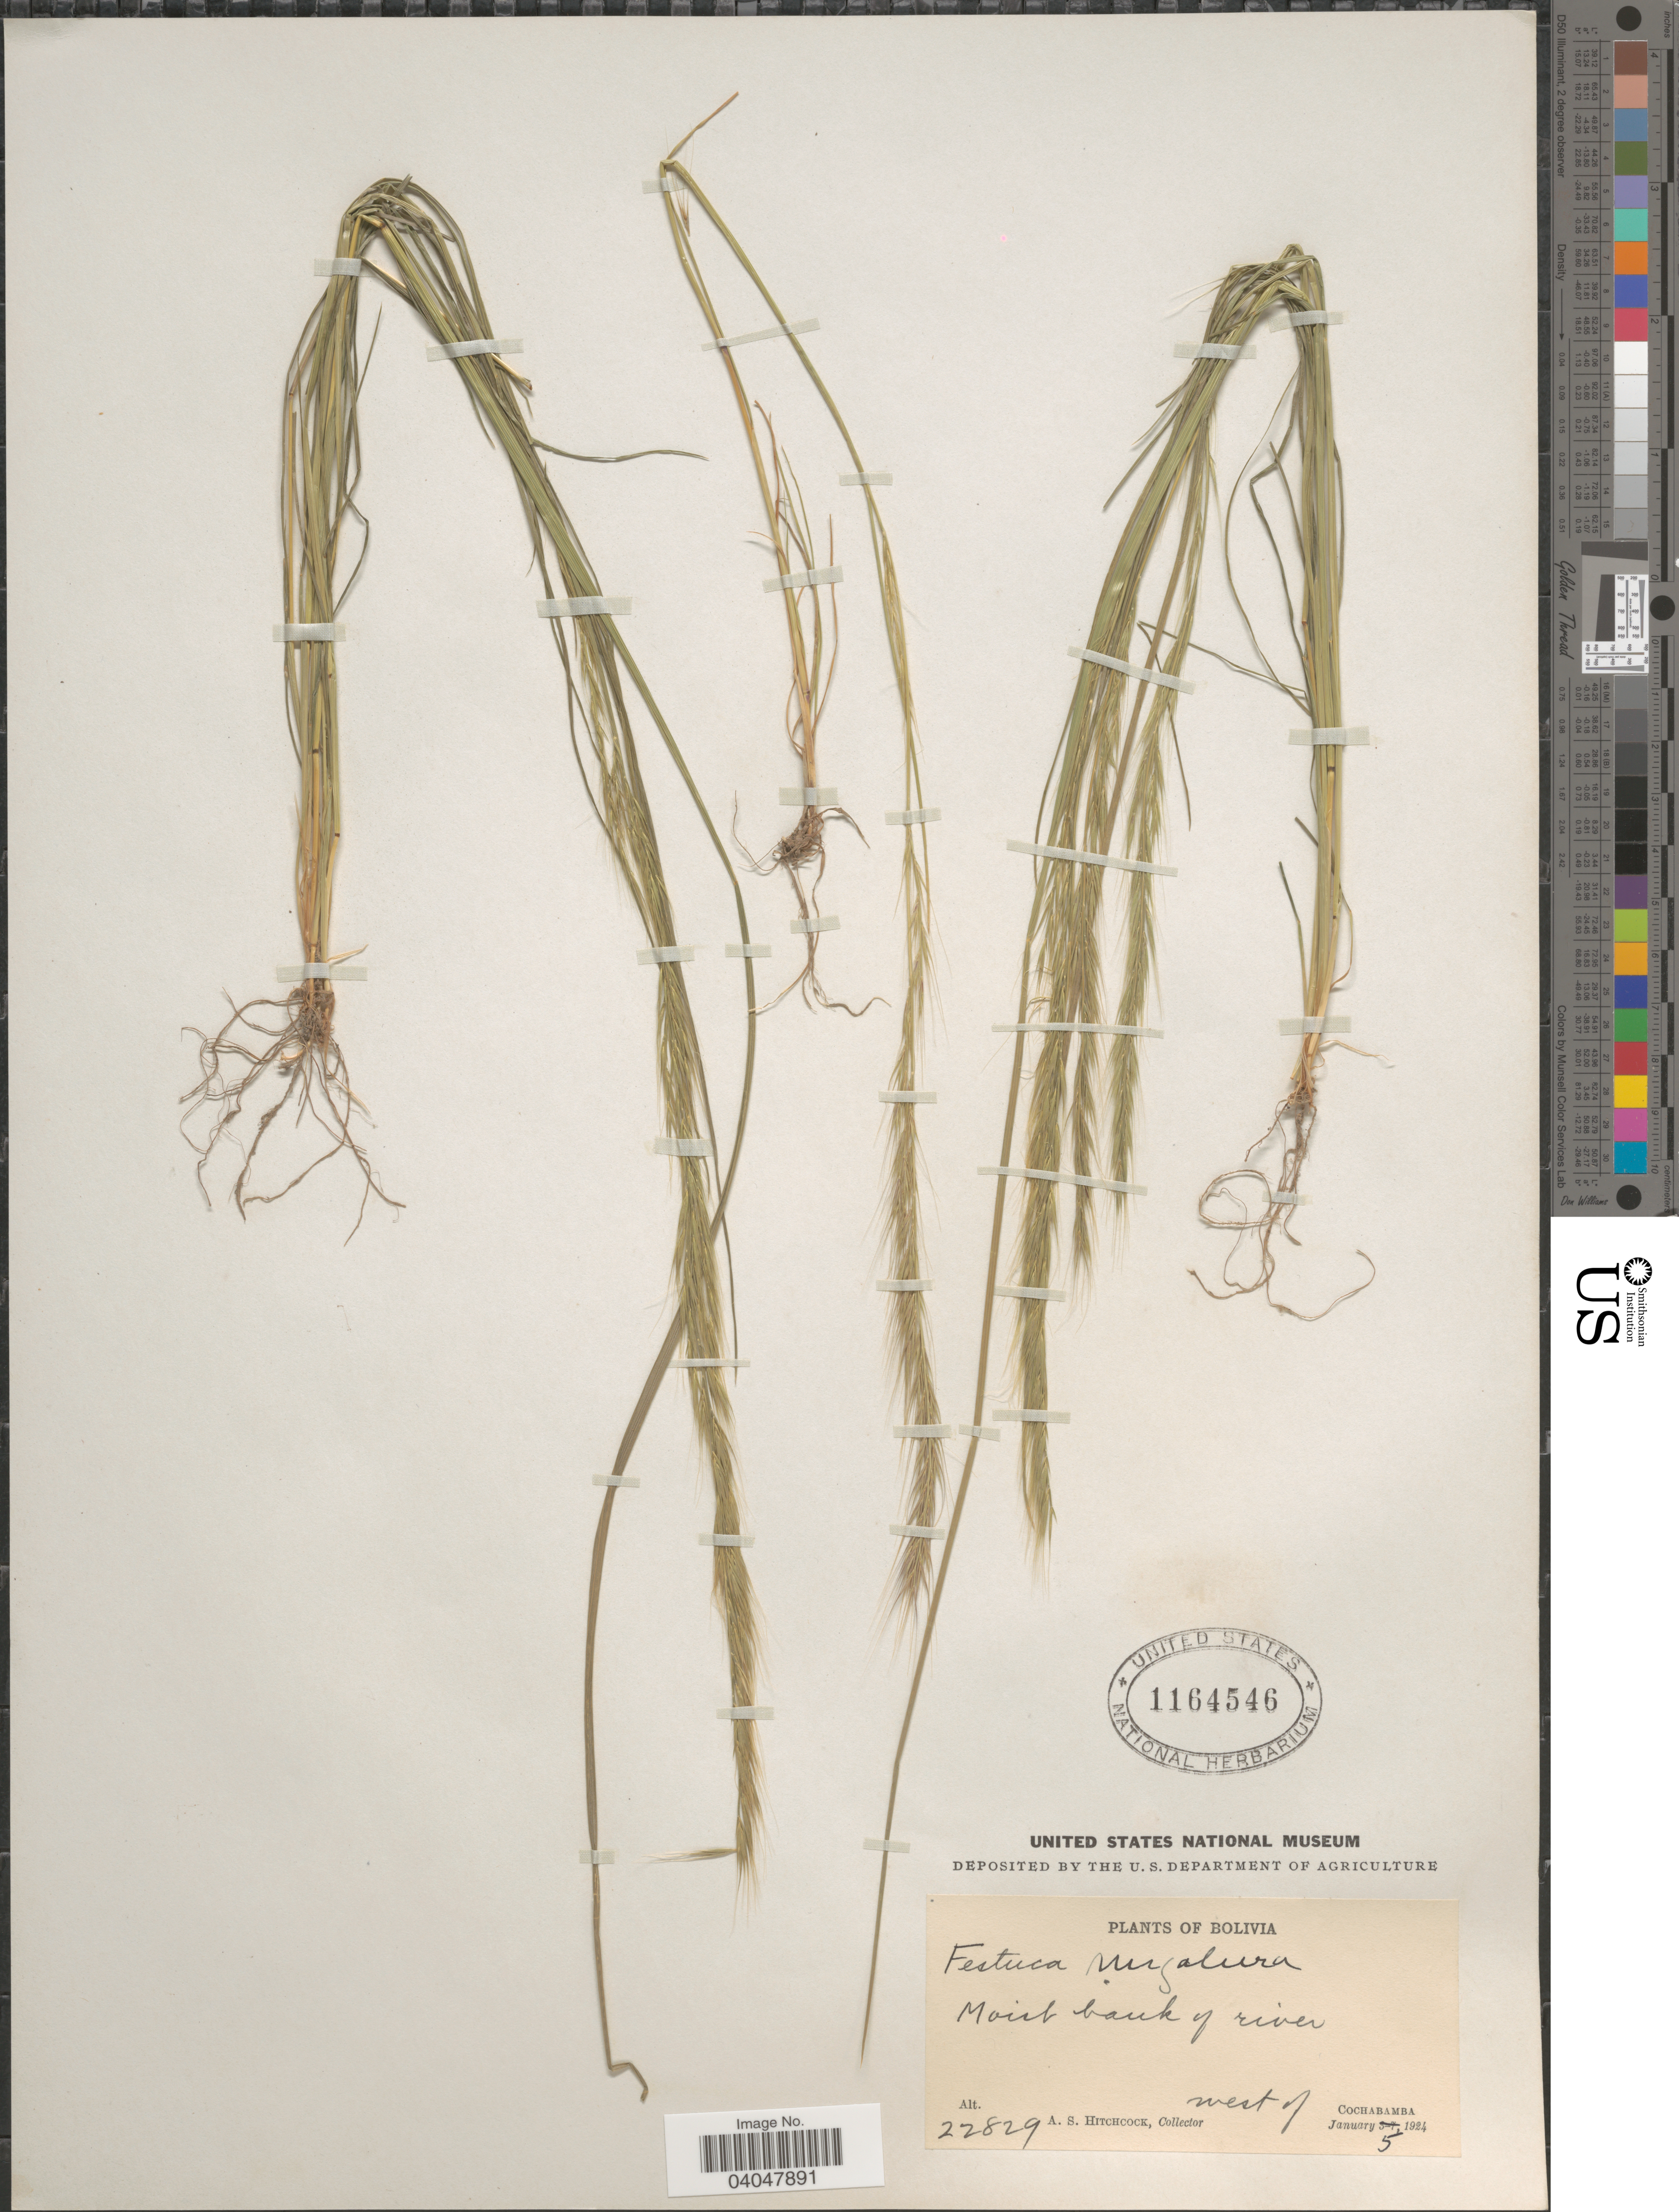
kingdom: Plantae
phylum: Tracheophyta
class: Liliopsida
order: Poales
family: Poaceae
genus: Festuca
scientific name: Festuca megalura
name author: Nutt.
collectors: A. S. Hitchcock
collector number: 22829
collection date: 1924-01-05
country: Bolivia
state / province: Cochabamba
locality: Moist bank of river. West of Cochabamba.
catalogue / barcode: US 1164546